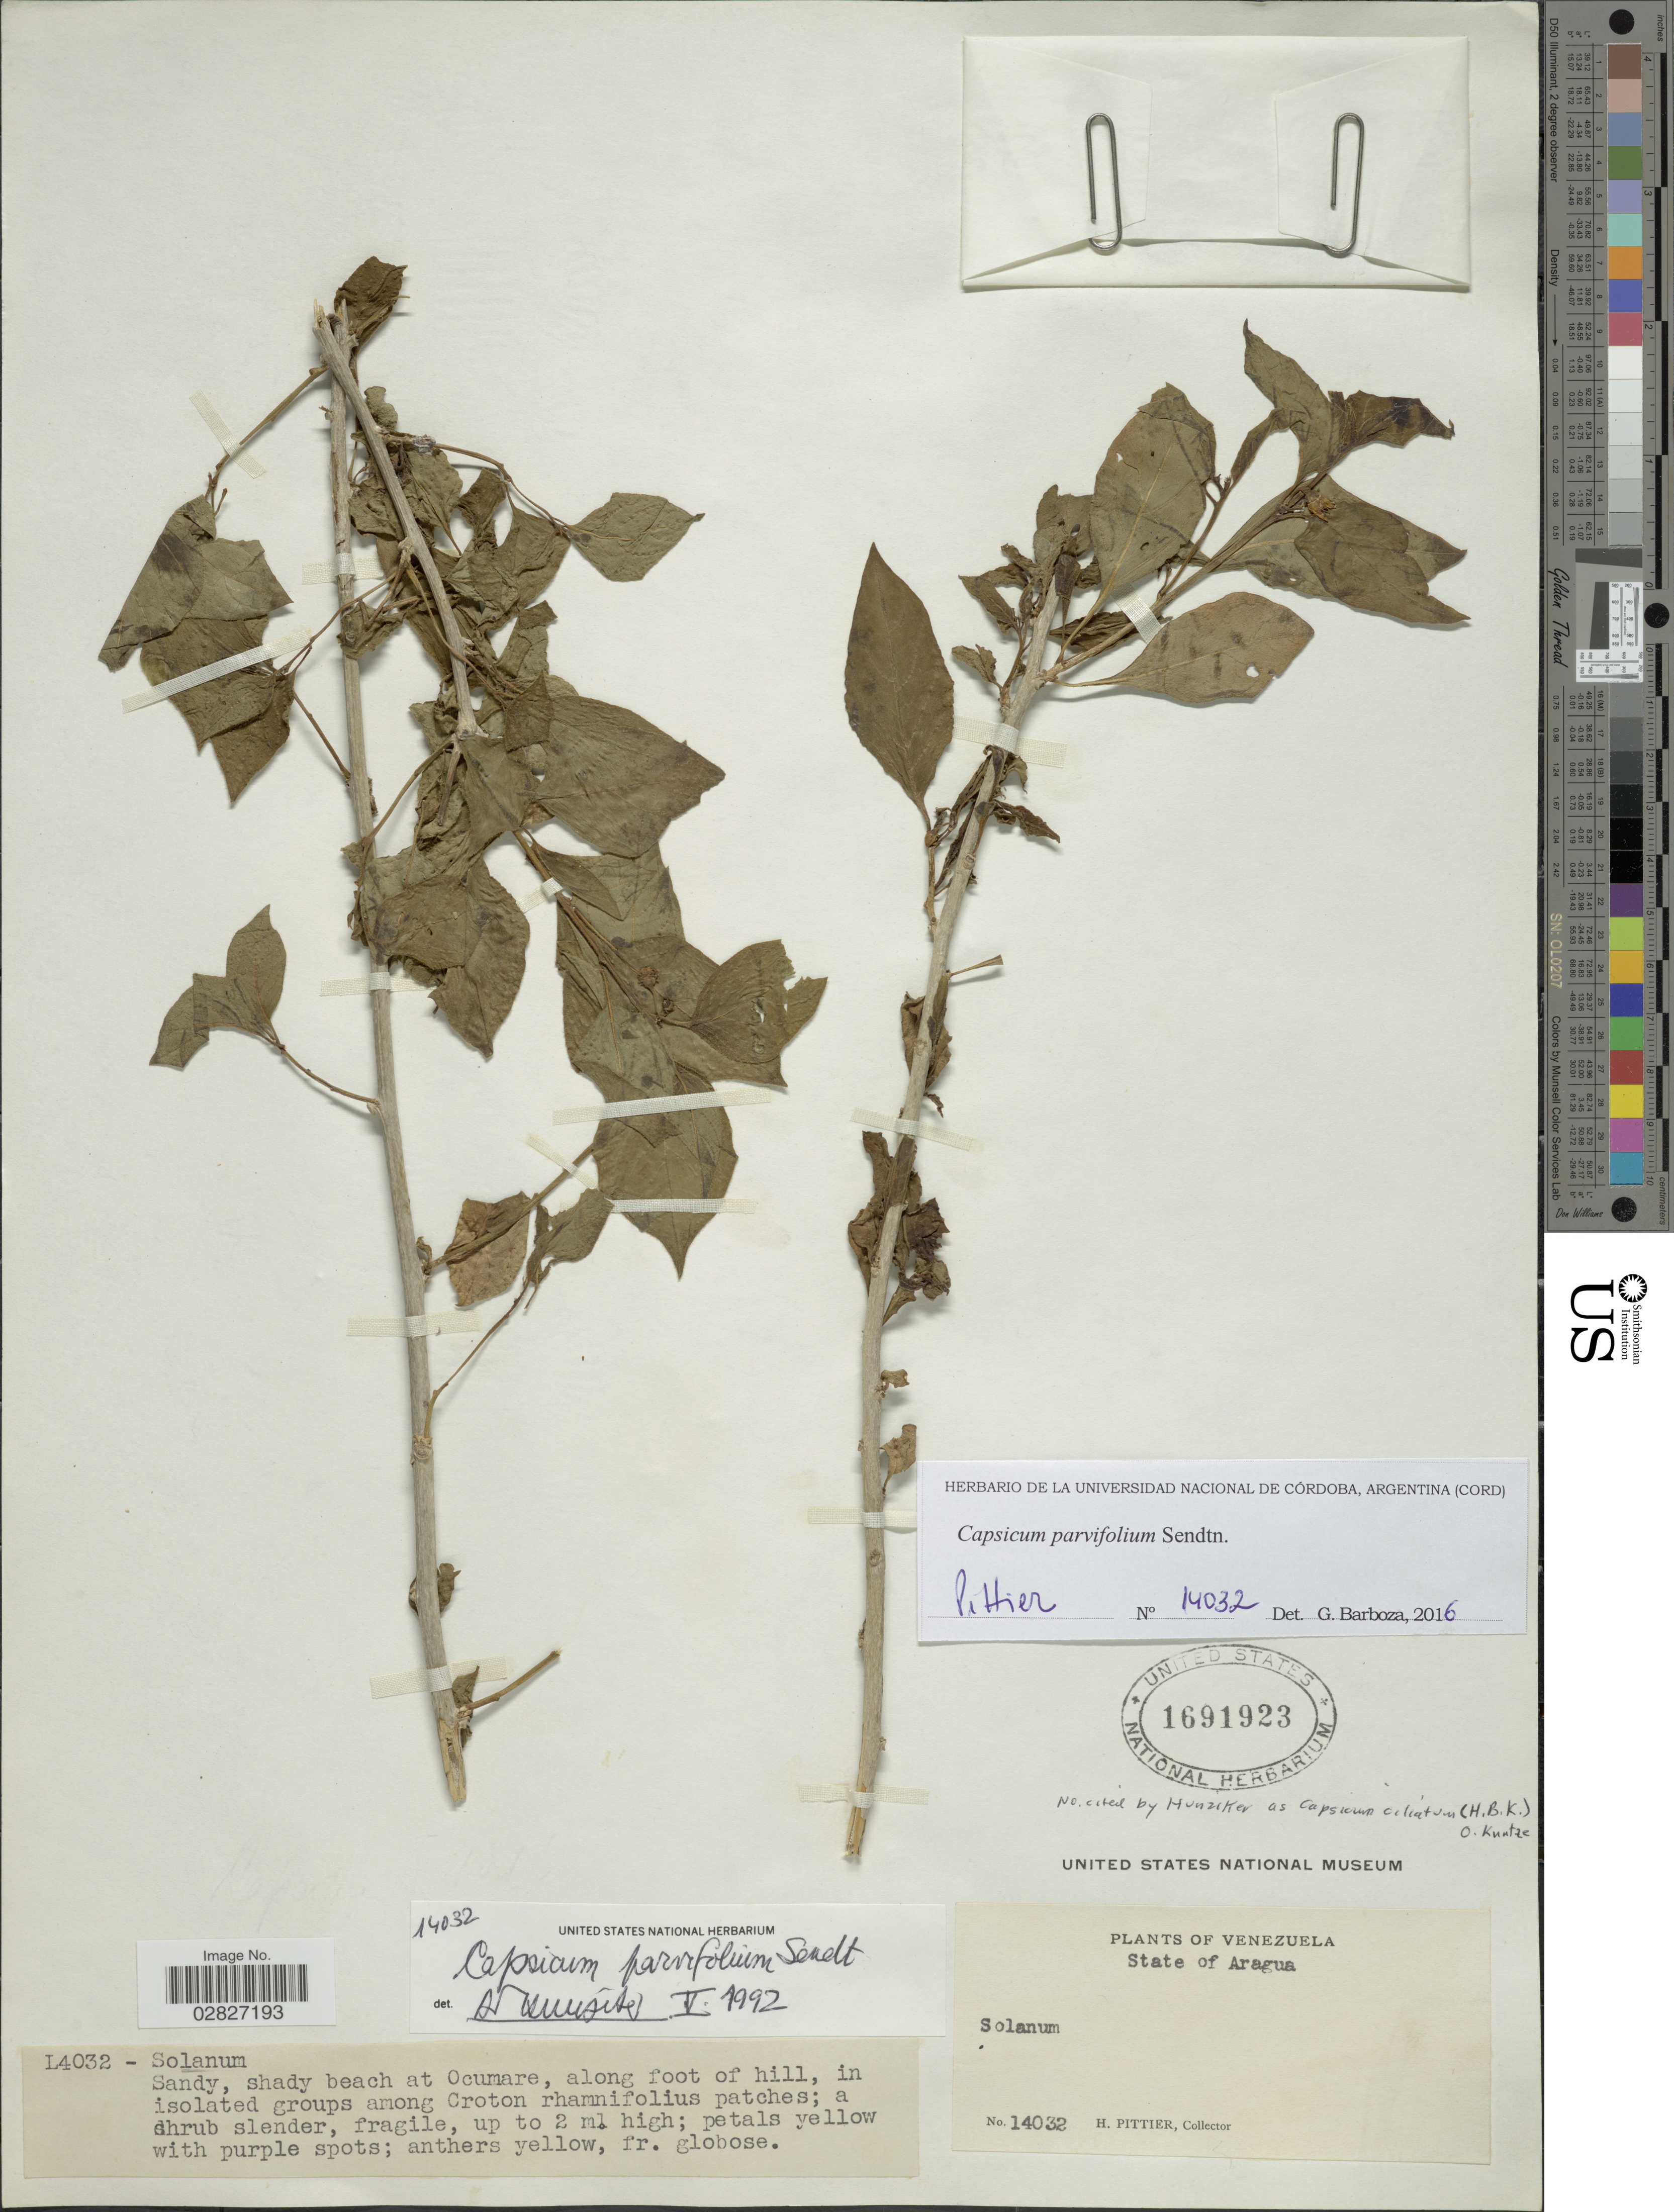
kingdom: Plantae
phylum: Tracheophyta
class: Magnoliopsida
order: Solanales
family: Solanaceae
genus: Capsicum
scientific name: Capsicum parvifolium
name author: Sendtn.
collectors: H. F. Pittier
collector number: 14032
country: Venezuela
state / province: Aragua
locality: State of Aragua.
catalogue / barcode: US 1691923